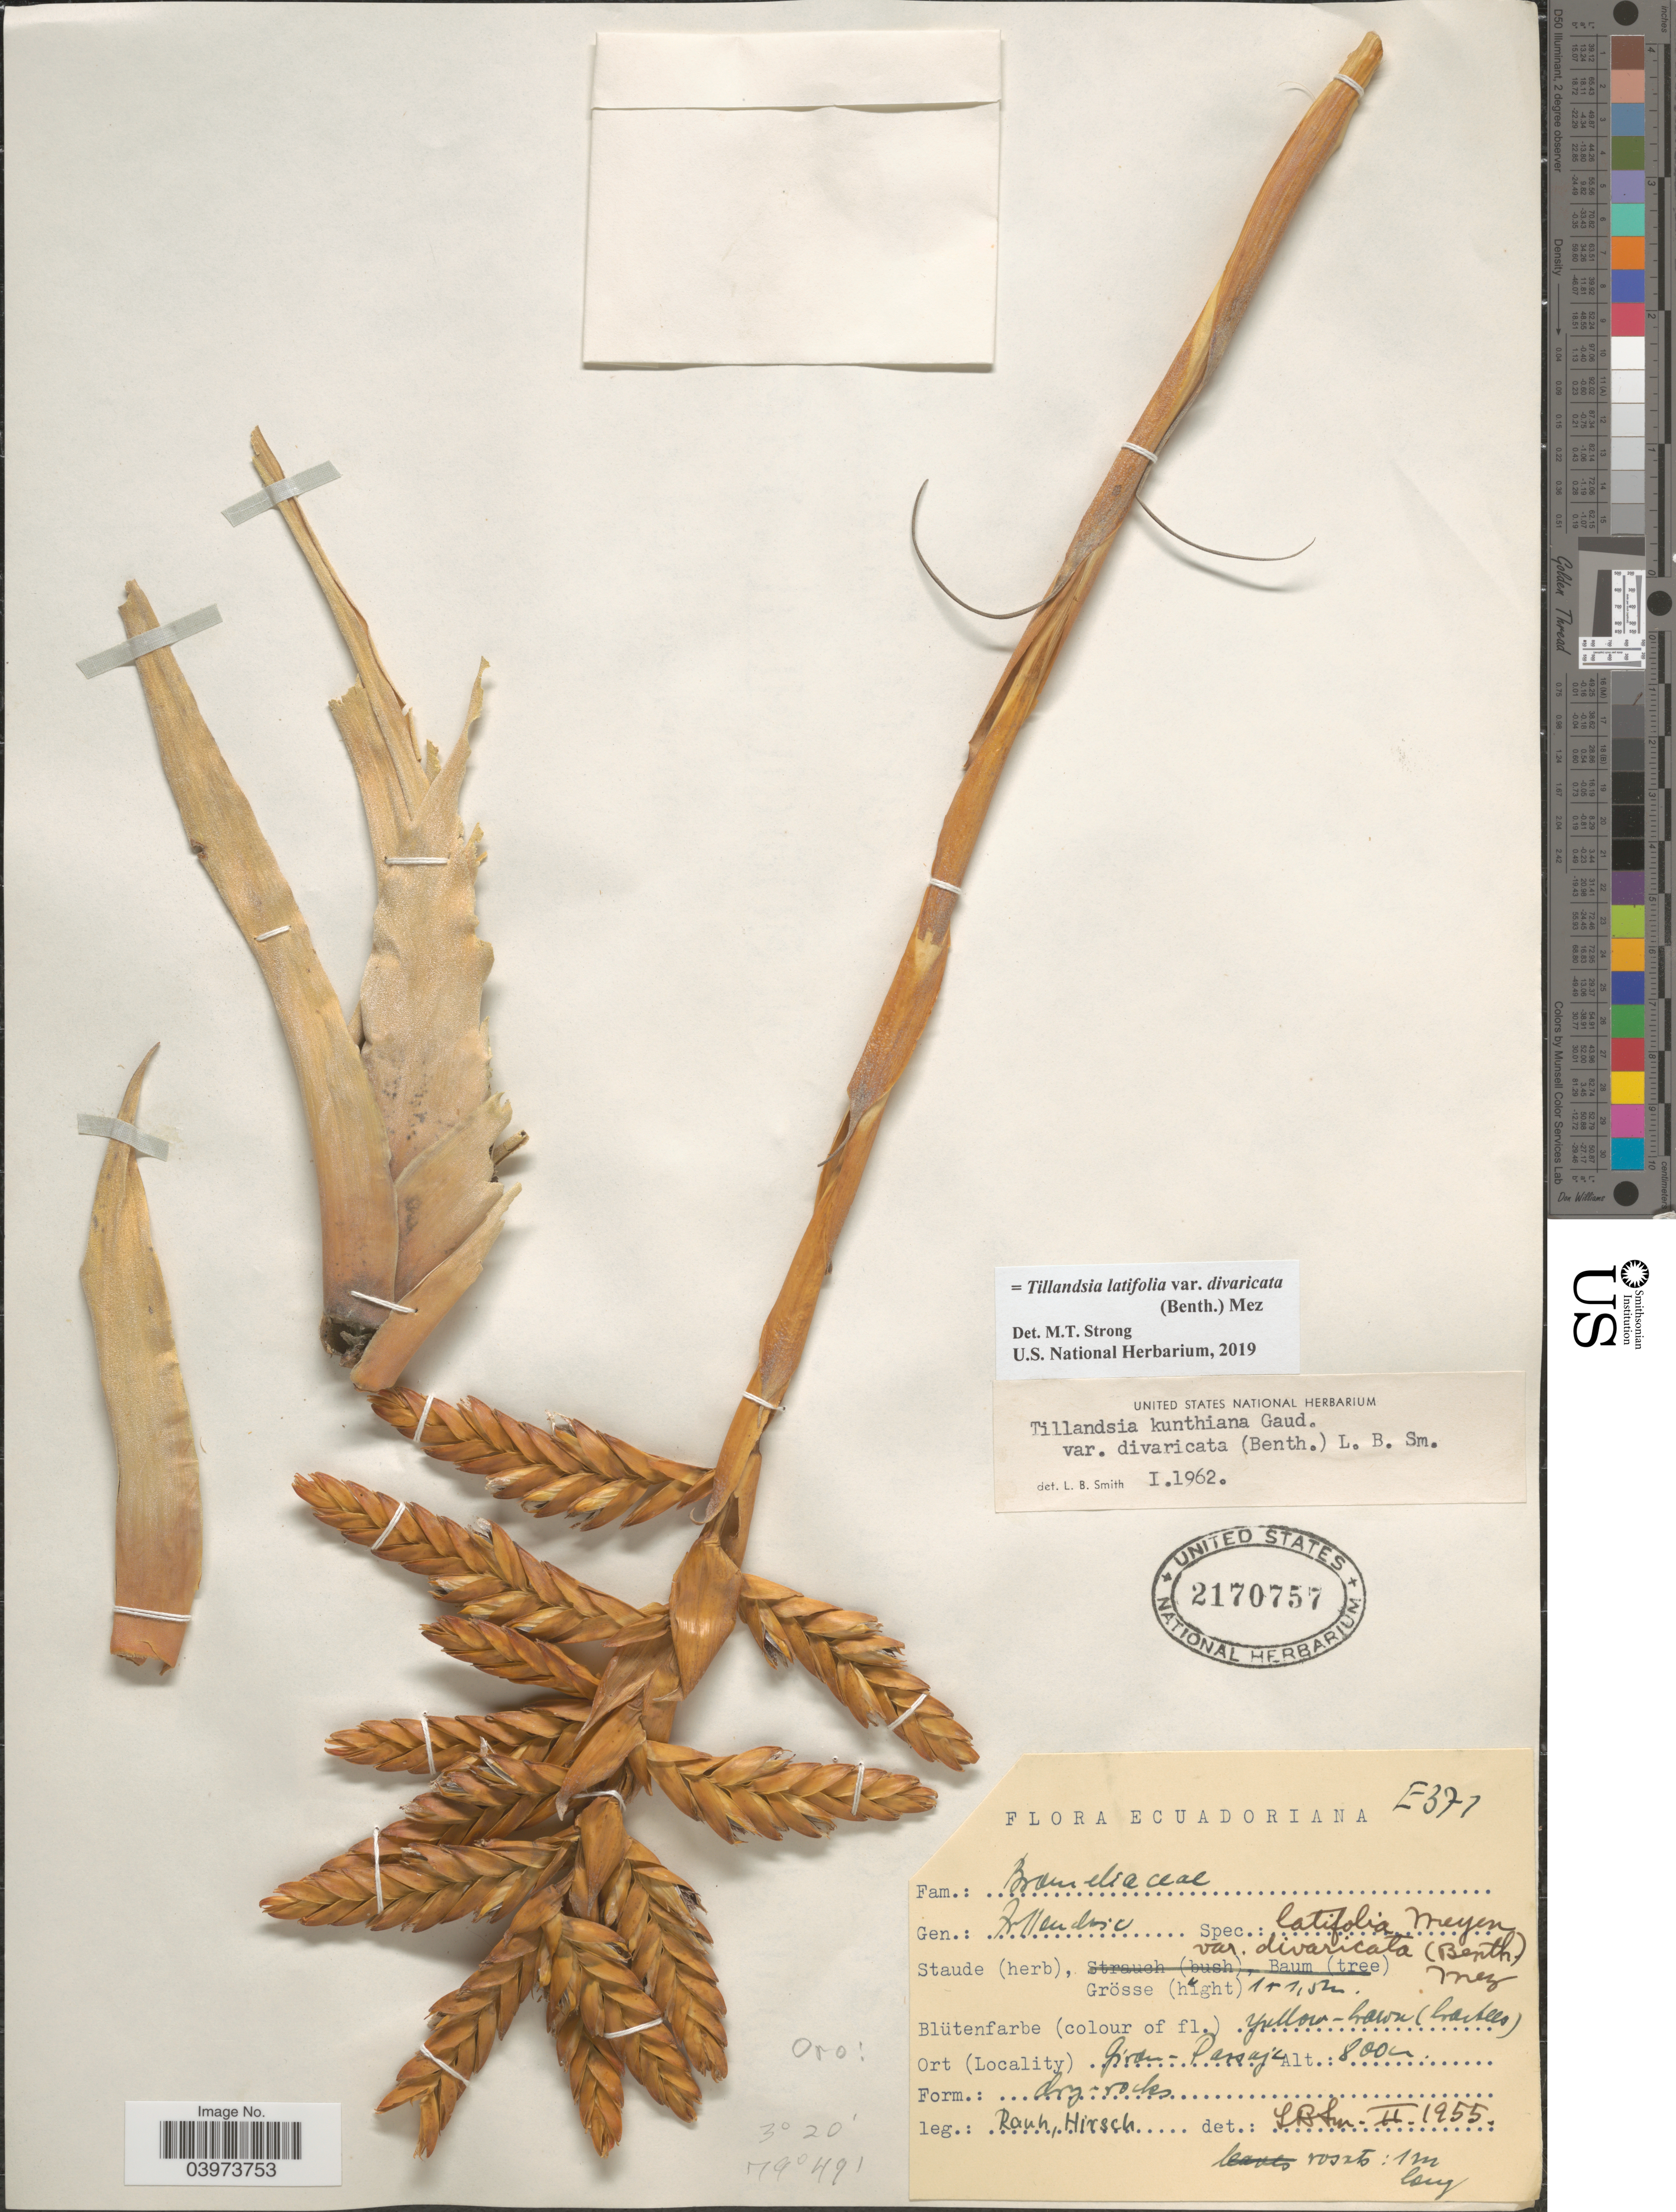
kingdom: Plantae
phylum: Tracheophyta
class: Liliopsida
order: Poales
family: Bromeliaceae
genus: Tillandsia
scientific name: Tillandsia latifolia var. divaricata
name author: (Benth.) Mez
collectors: -. Rauh & Hirsch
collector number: E371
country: Ecuador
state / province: El Oro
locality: Giron-Passaje. [interpreted] Oro.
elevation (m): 800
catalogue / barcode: US 2170757